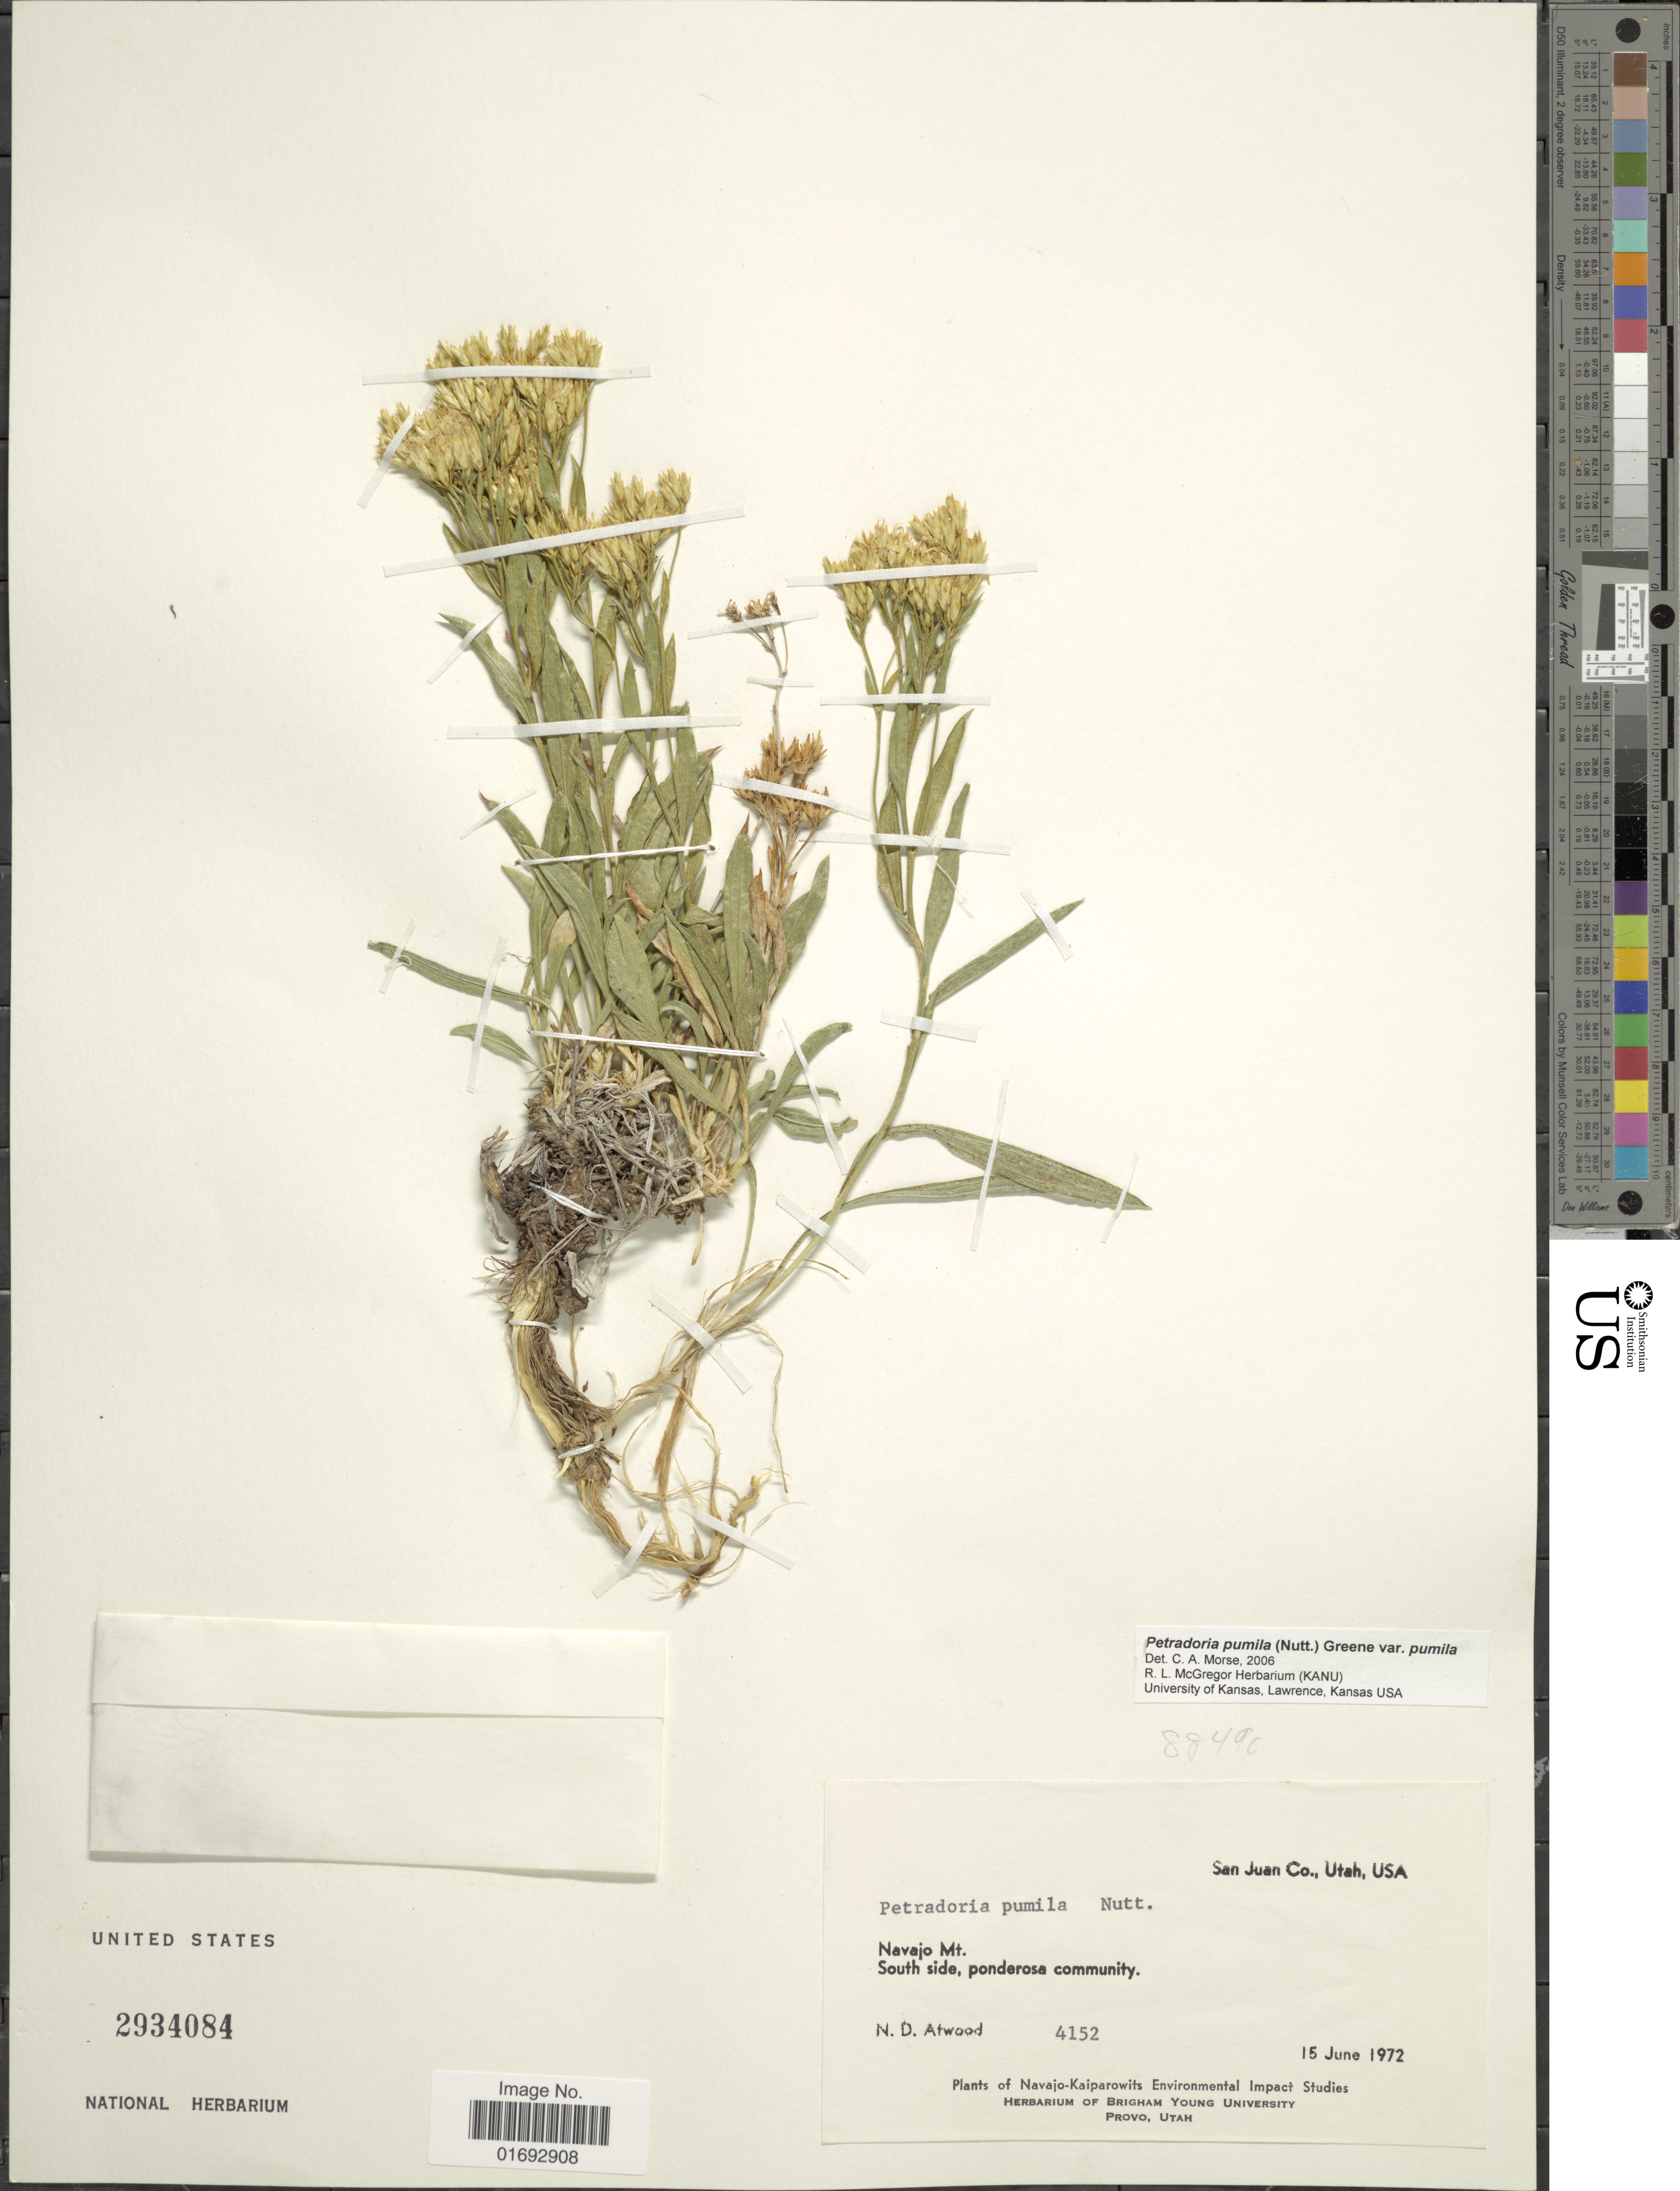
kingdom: Plantae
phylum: Tracheophyta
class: Magnoliopsida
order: Asterales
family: Asteraceae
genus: Petradoria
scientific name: Petradoria pumila var. pumila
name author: (Nutt.) Greene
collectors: N. Atwood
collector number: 4152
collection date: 1972-06-15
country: United States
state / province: Utah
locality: San Juan Co., Navajo Mt., South side, ponderosa community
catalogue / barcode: US 2934084